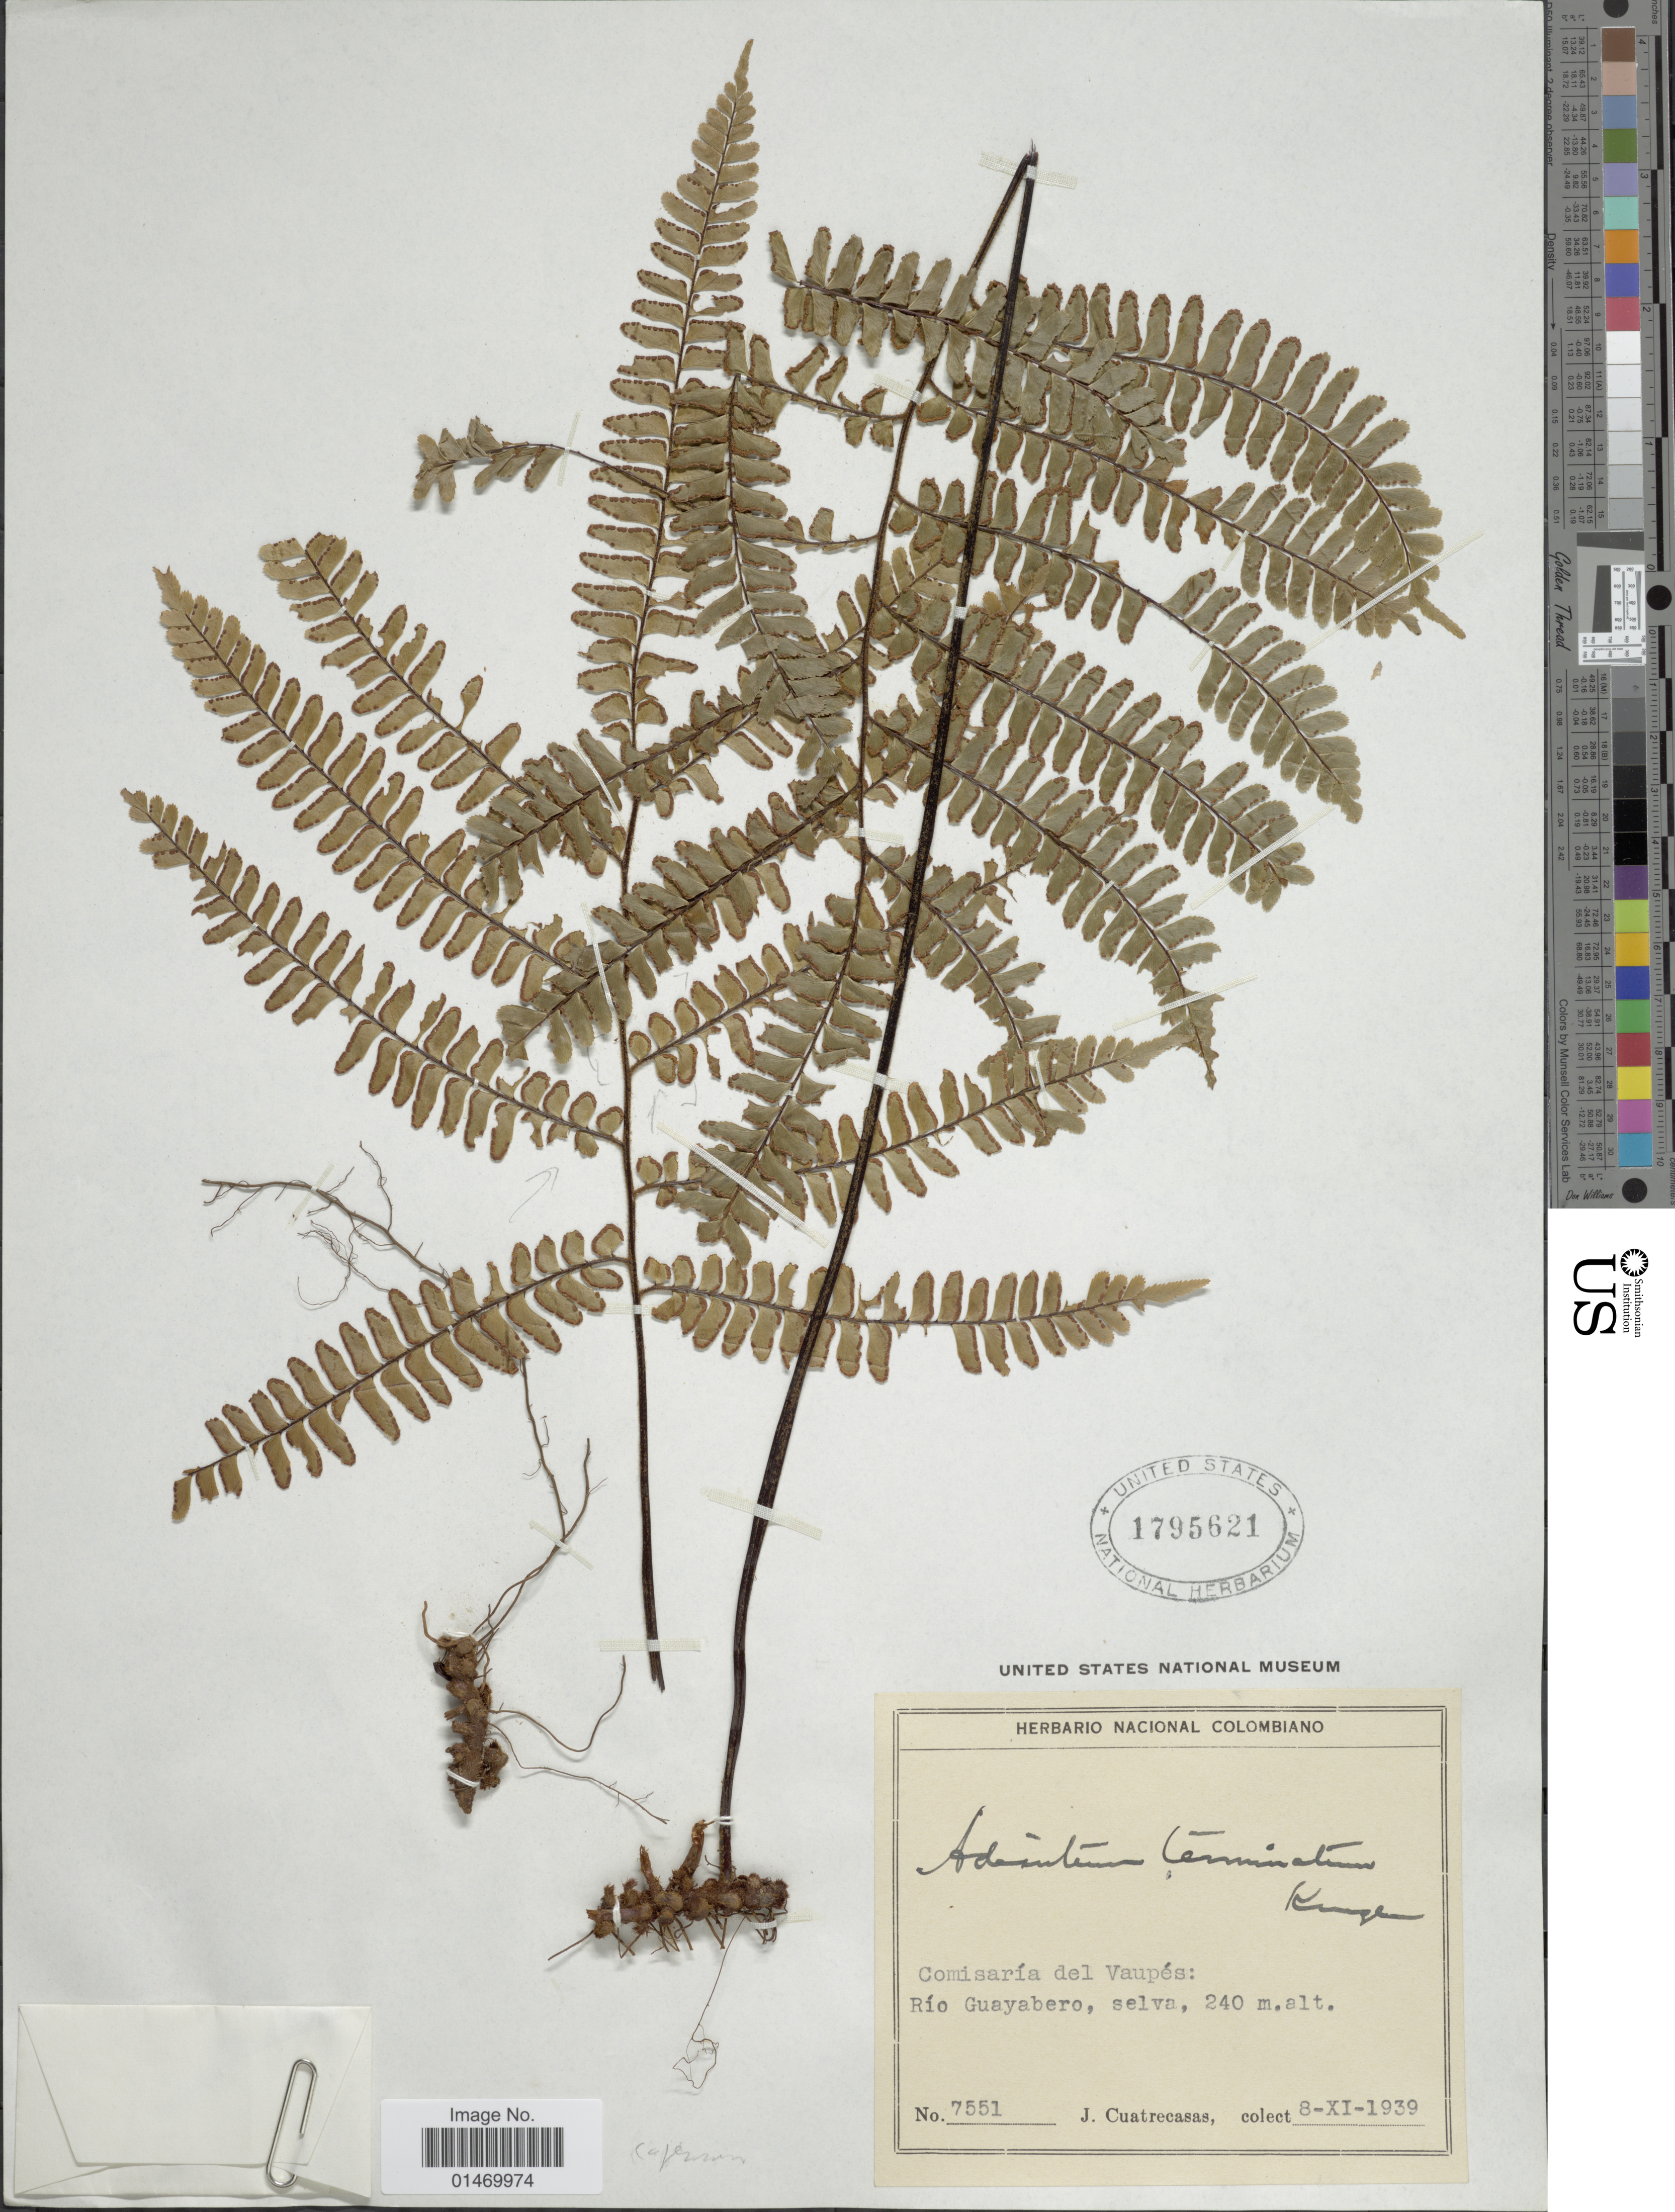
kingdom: Plantae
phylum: Tracheophyta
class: Polypodiopsida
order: Polypodiales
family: Pteridaceae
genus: Adiantum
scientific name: Adiantum cajennense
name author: Willd. ex Klotzsch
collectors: J. Cuatrecasas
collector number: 7551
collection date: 1939-11-08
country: Colombia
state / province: Vaupés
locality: Colombia, Rio Guayabero.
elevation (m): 240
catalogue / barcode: US 1795621